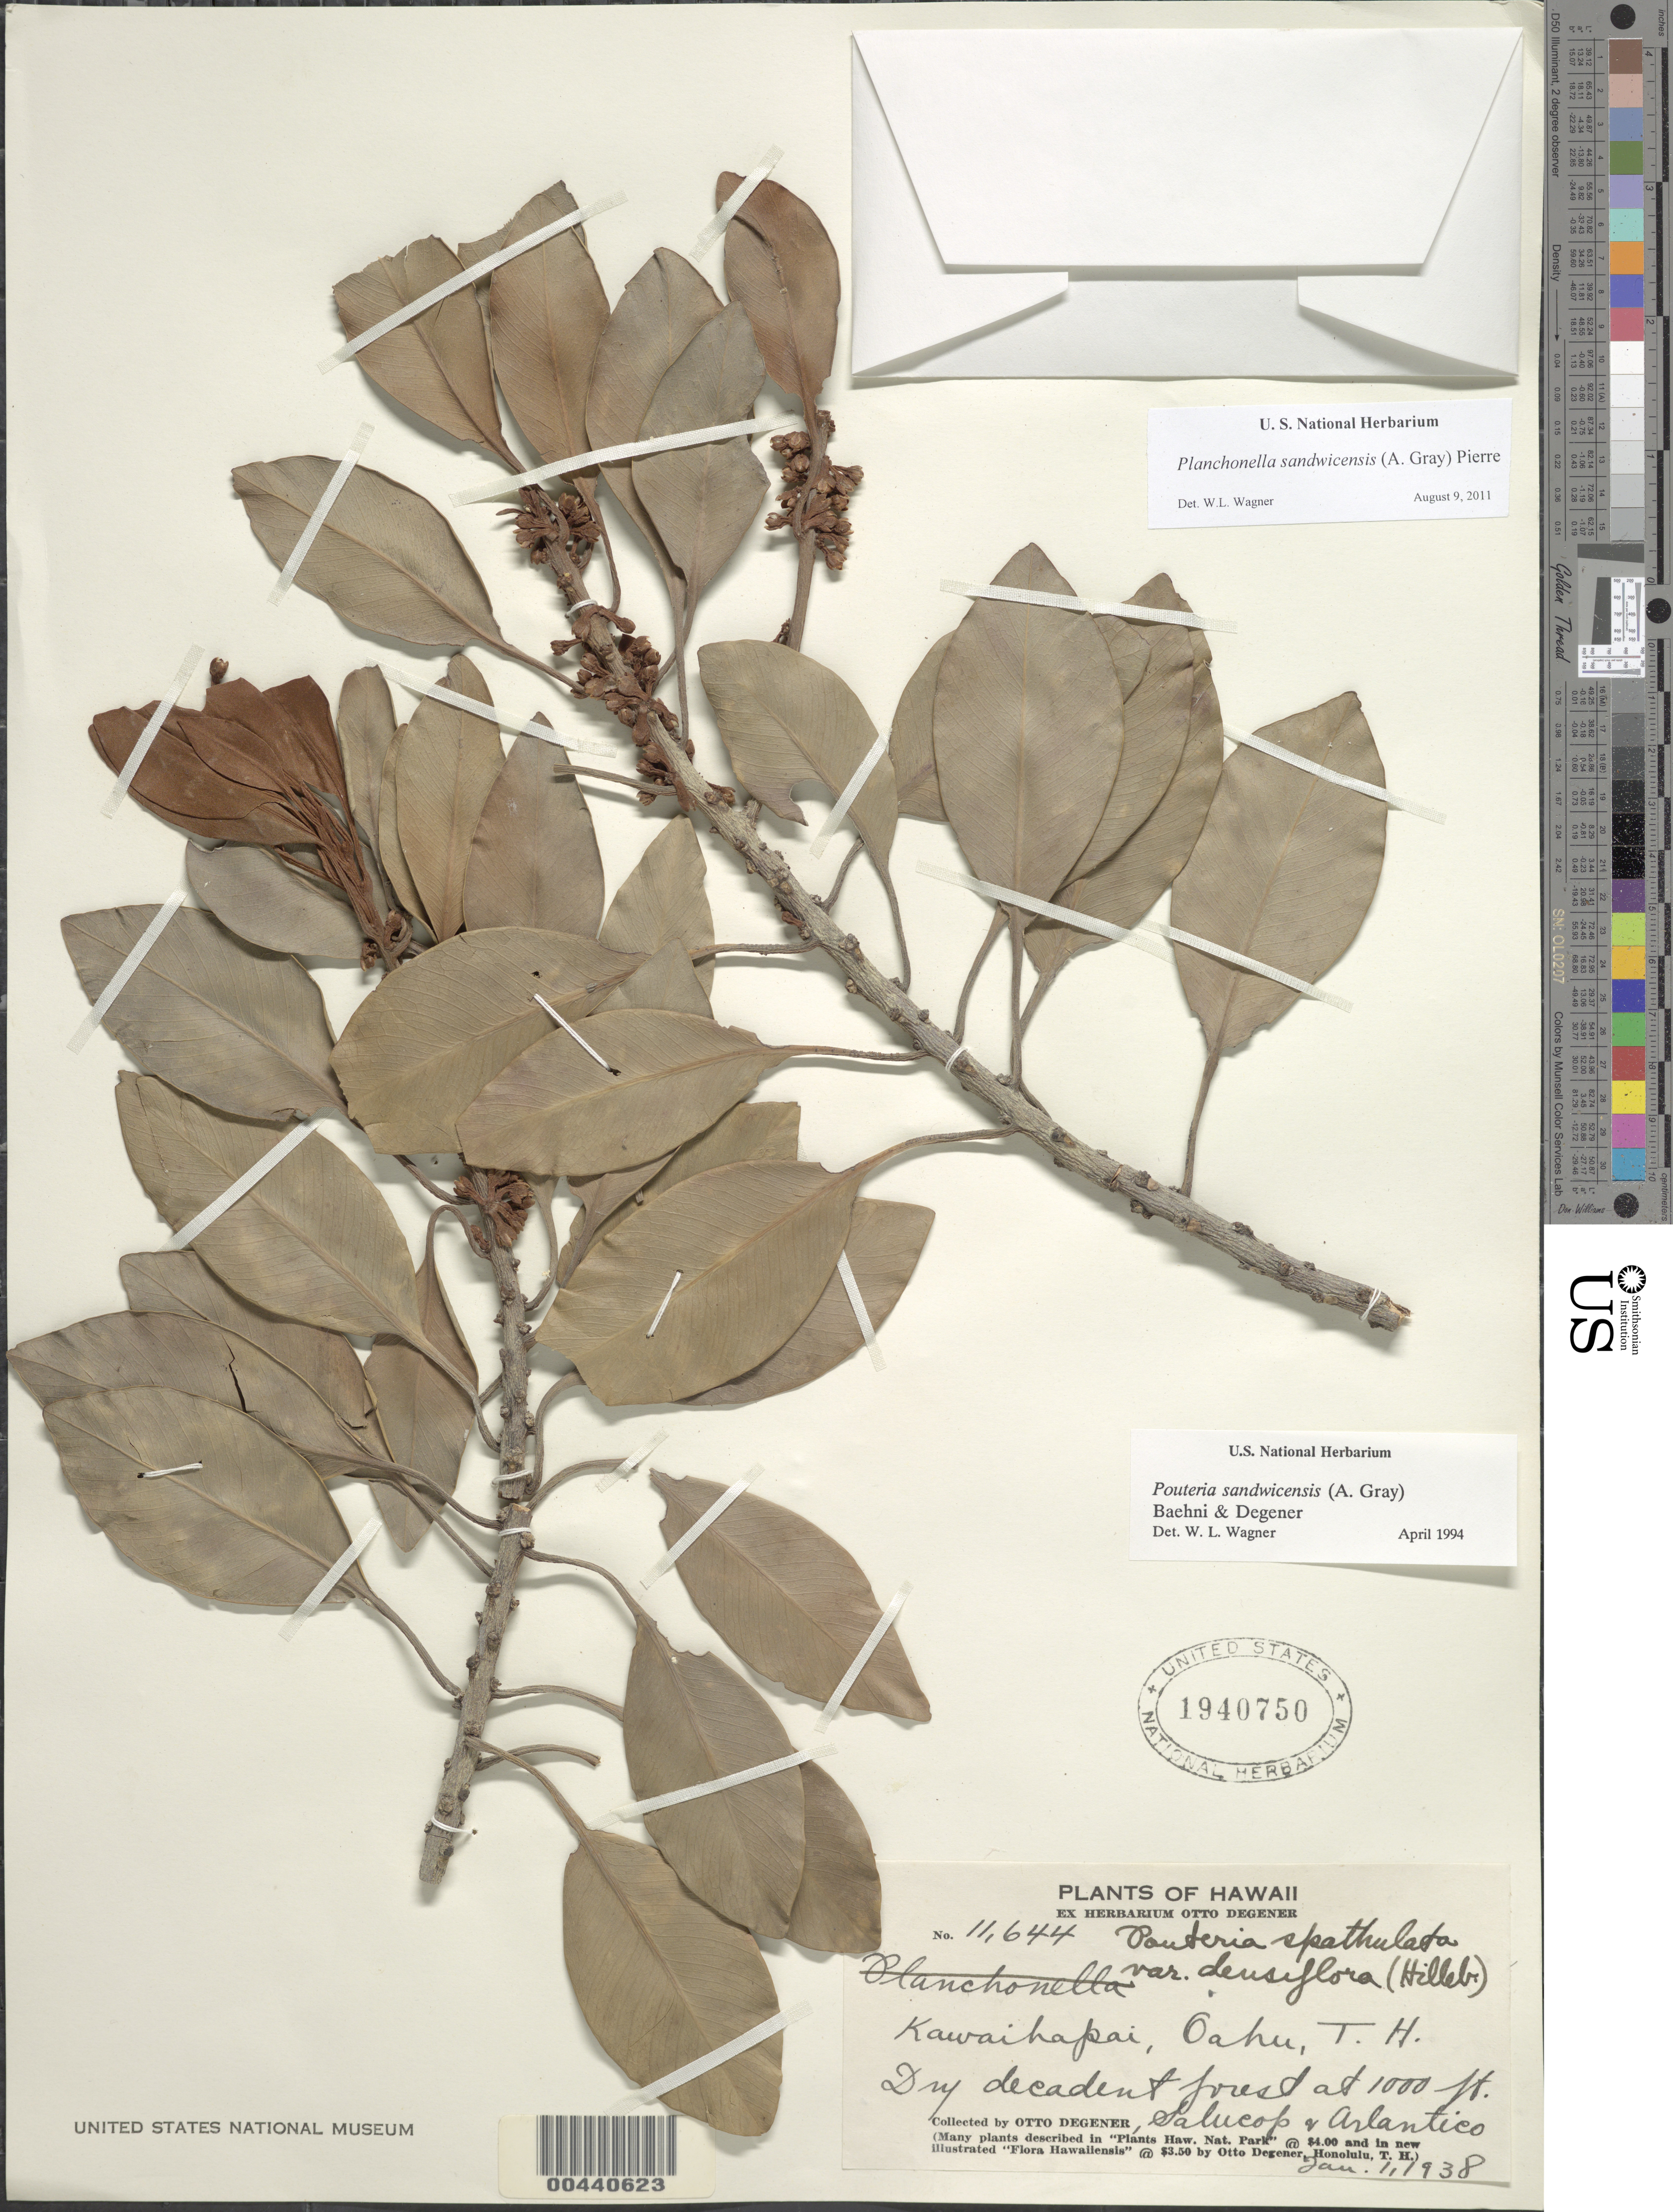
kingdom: Plantae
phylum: Tracheophyta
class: Magnoliopsida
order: Ericales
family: Sapotaceae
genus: Planchonella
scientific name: Planchonella spathulata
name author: (Hillebr.) Pierre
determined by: Havran, J. C.; et al.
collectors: O. Degener, -- Salucop & Arlantico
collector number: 11644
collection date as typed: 1 Jan 1938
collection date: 1938-01-01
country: United States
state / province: Hawaii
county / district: Honolulu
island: Oahu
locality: Kawaihapai.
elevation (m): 305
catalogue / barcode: US 1940750